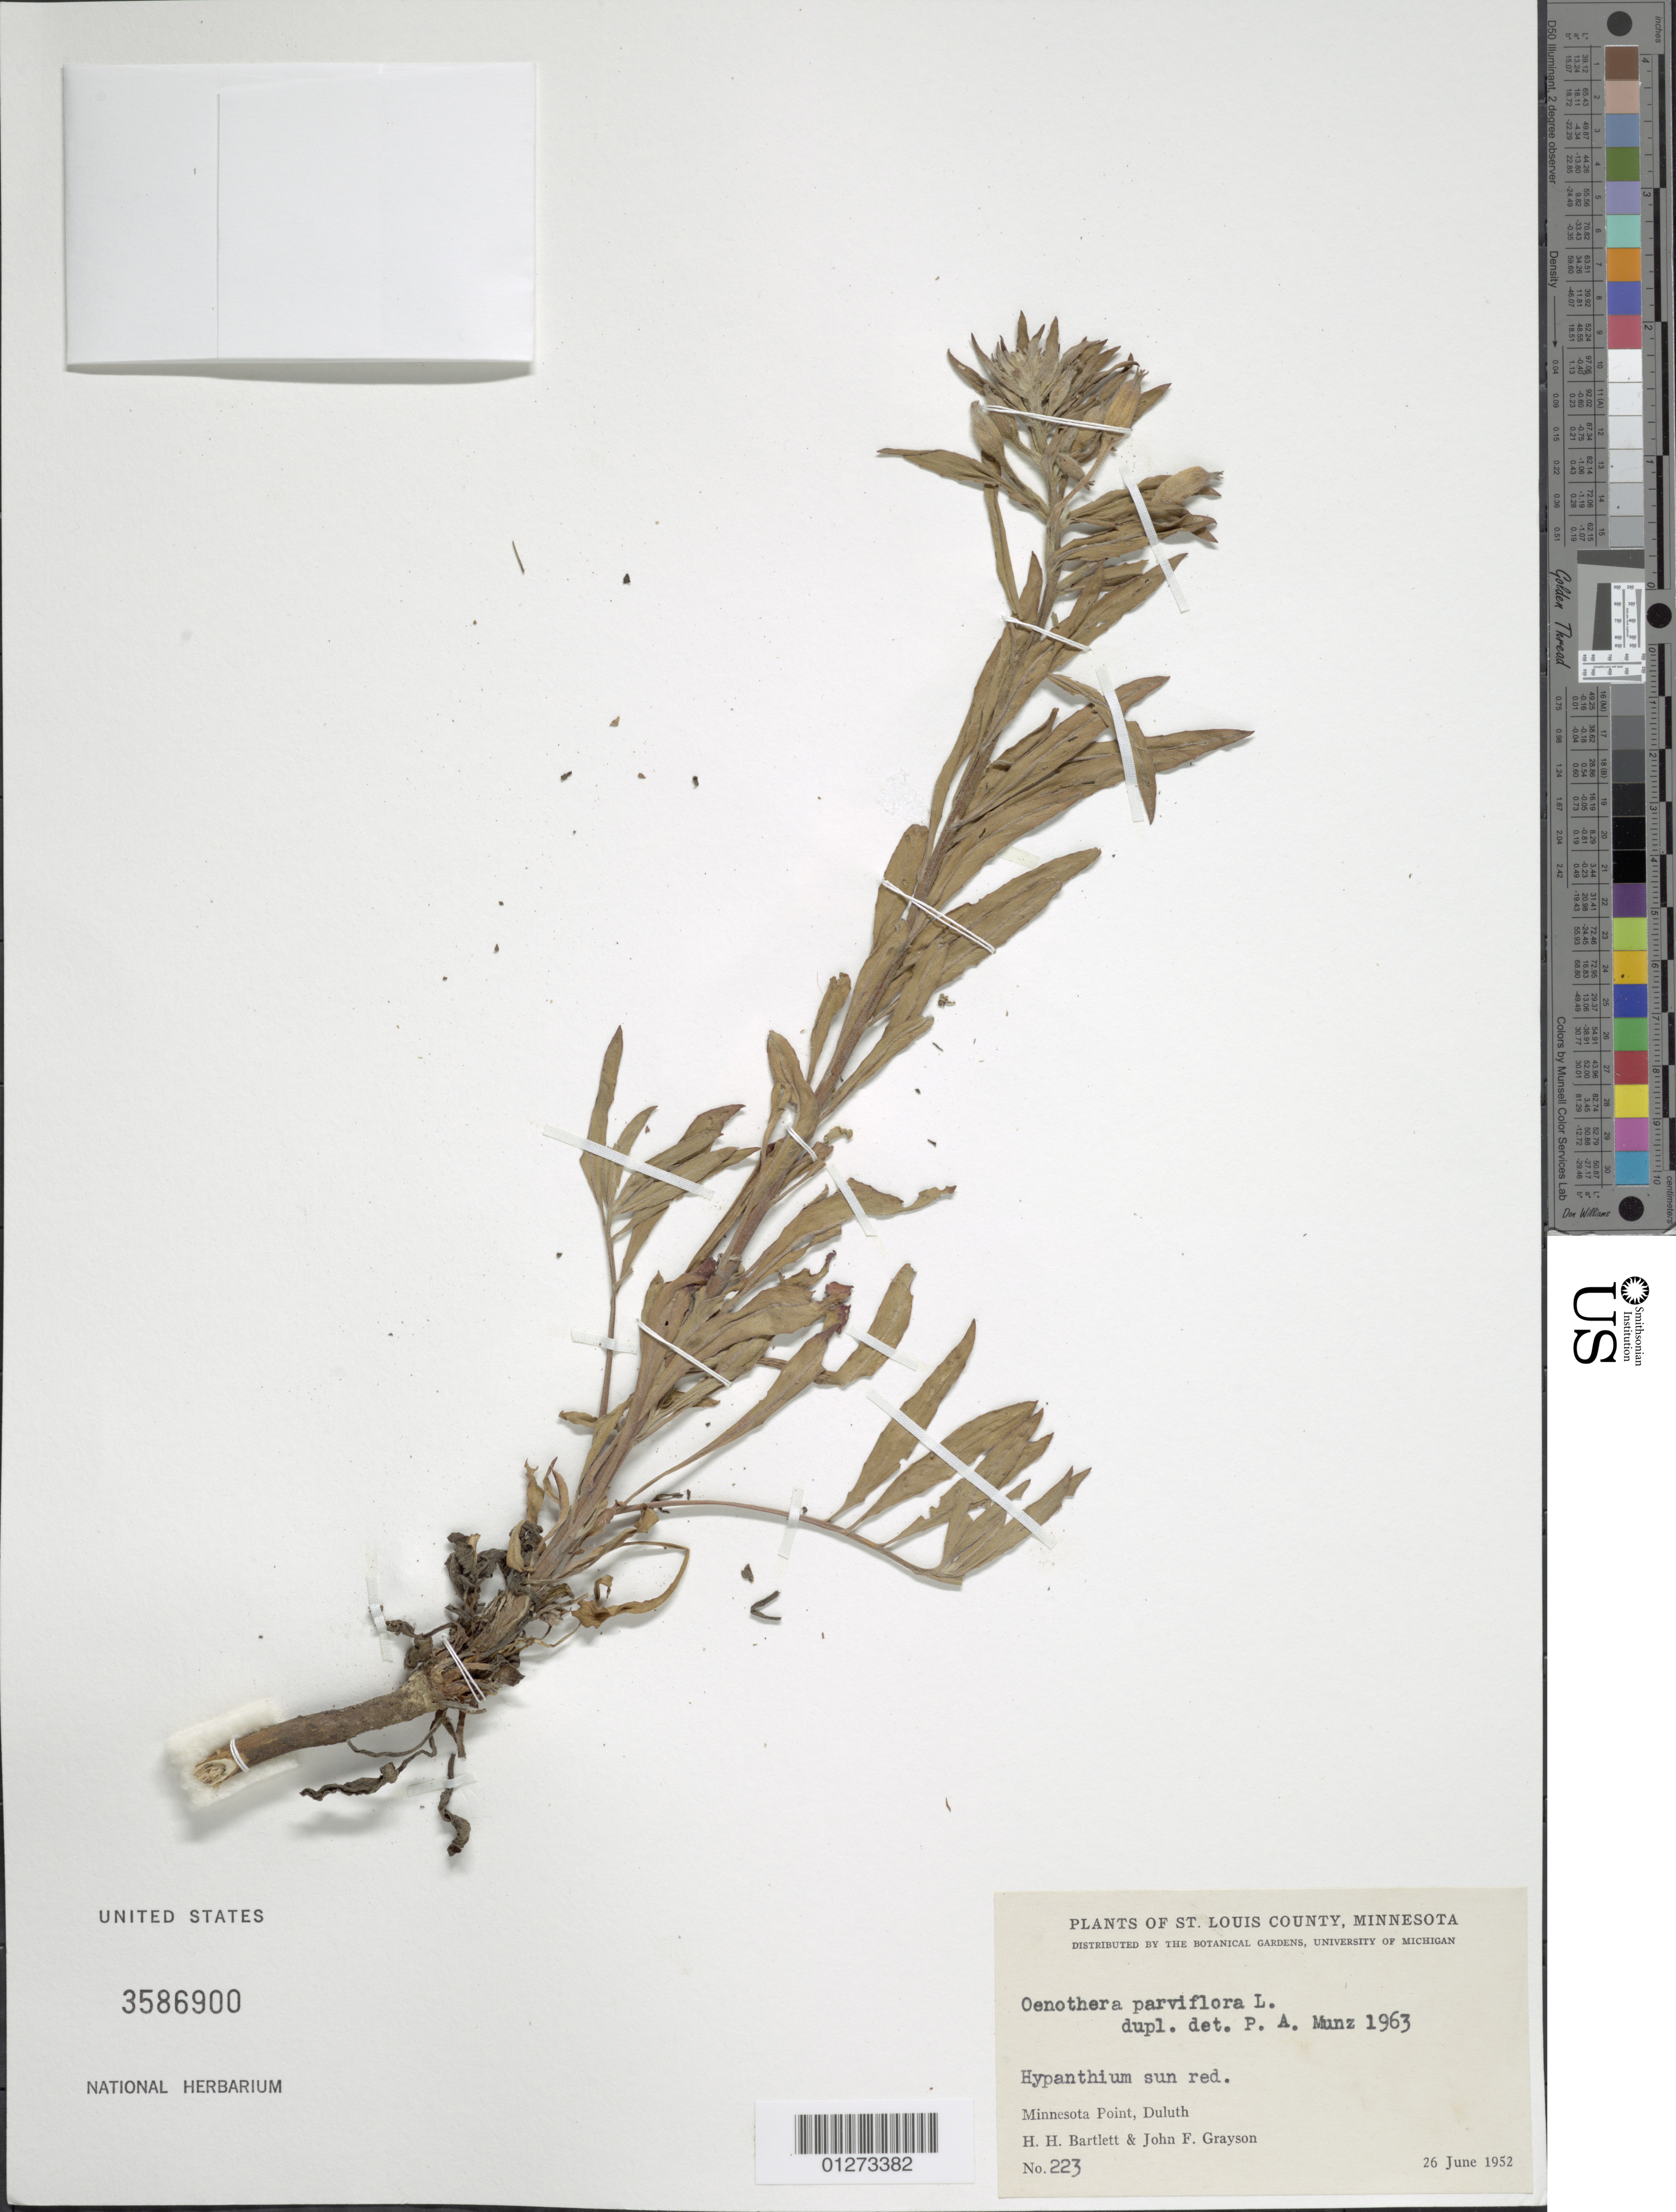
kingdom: Plantae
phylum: Tracheophyta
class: Magnoliopsida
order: Myrtales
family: Onagraceae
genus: Oenothera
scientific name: Oenothera parviflora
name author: L.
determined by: Munz, Philip A.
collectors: H. H. Bartlett & J. Grayson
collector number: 223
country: United States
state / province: Minnesota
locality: Duluth, Minnesota Point.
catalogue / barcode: US 3586900